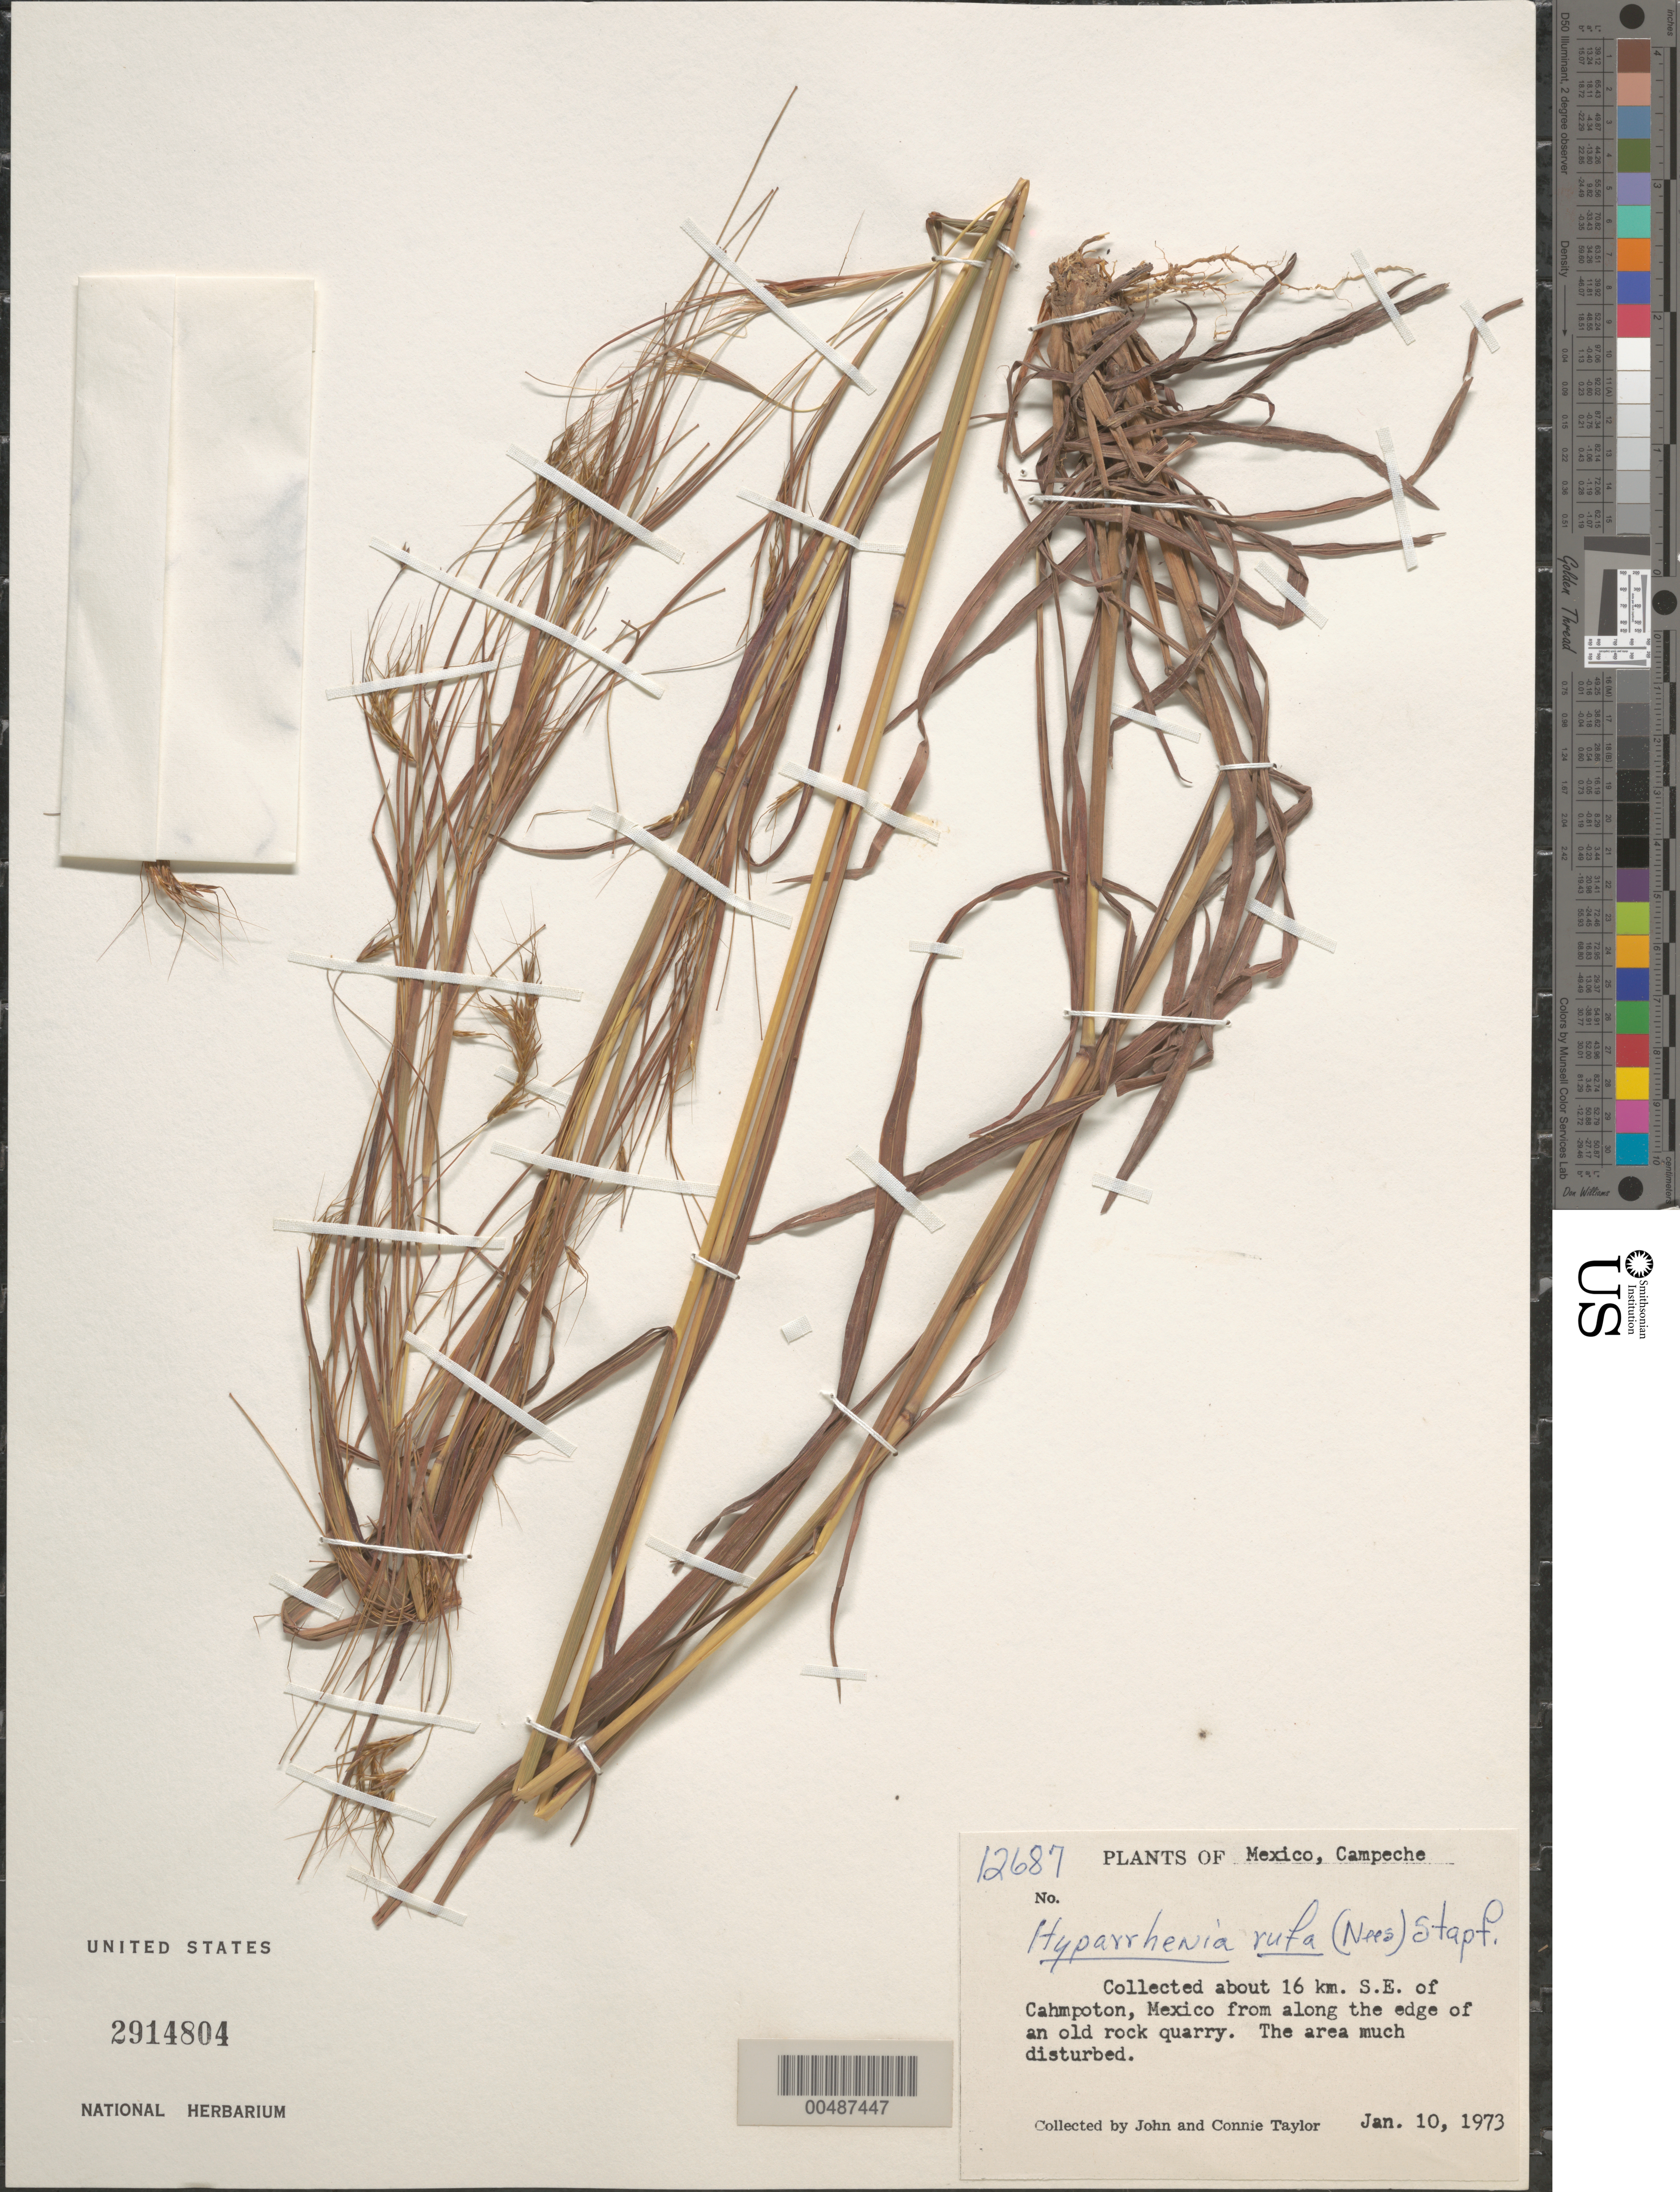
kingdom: Plantae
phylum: Tracheophyta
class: Liliopsida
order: Poales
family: Poaceae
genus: Hyparrhenia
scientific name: Hyparrhenia rufa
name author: (Nees) Stapf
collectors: J. Taylor & C. Taylor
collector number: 12687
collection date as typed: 10 Jan 1973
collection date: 1973-01-10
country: Mexico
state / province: Chiapas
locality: About 16 km SE of Cahmpoton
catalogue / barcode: US 2914804